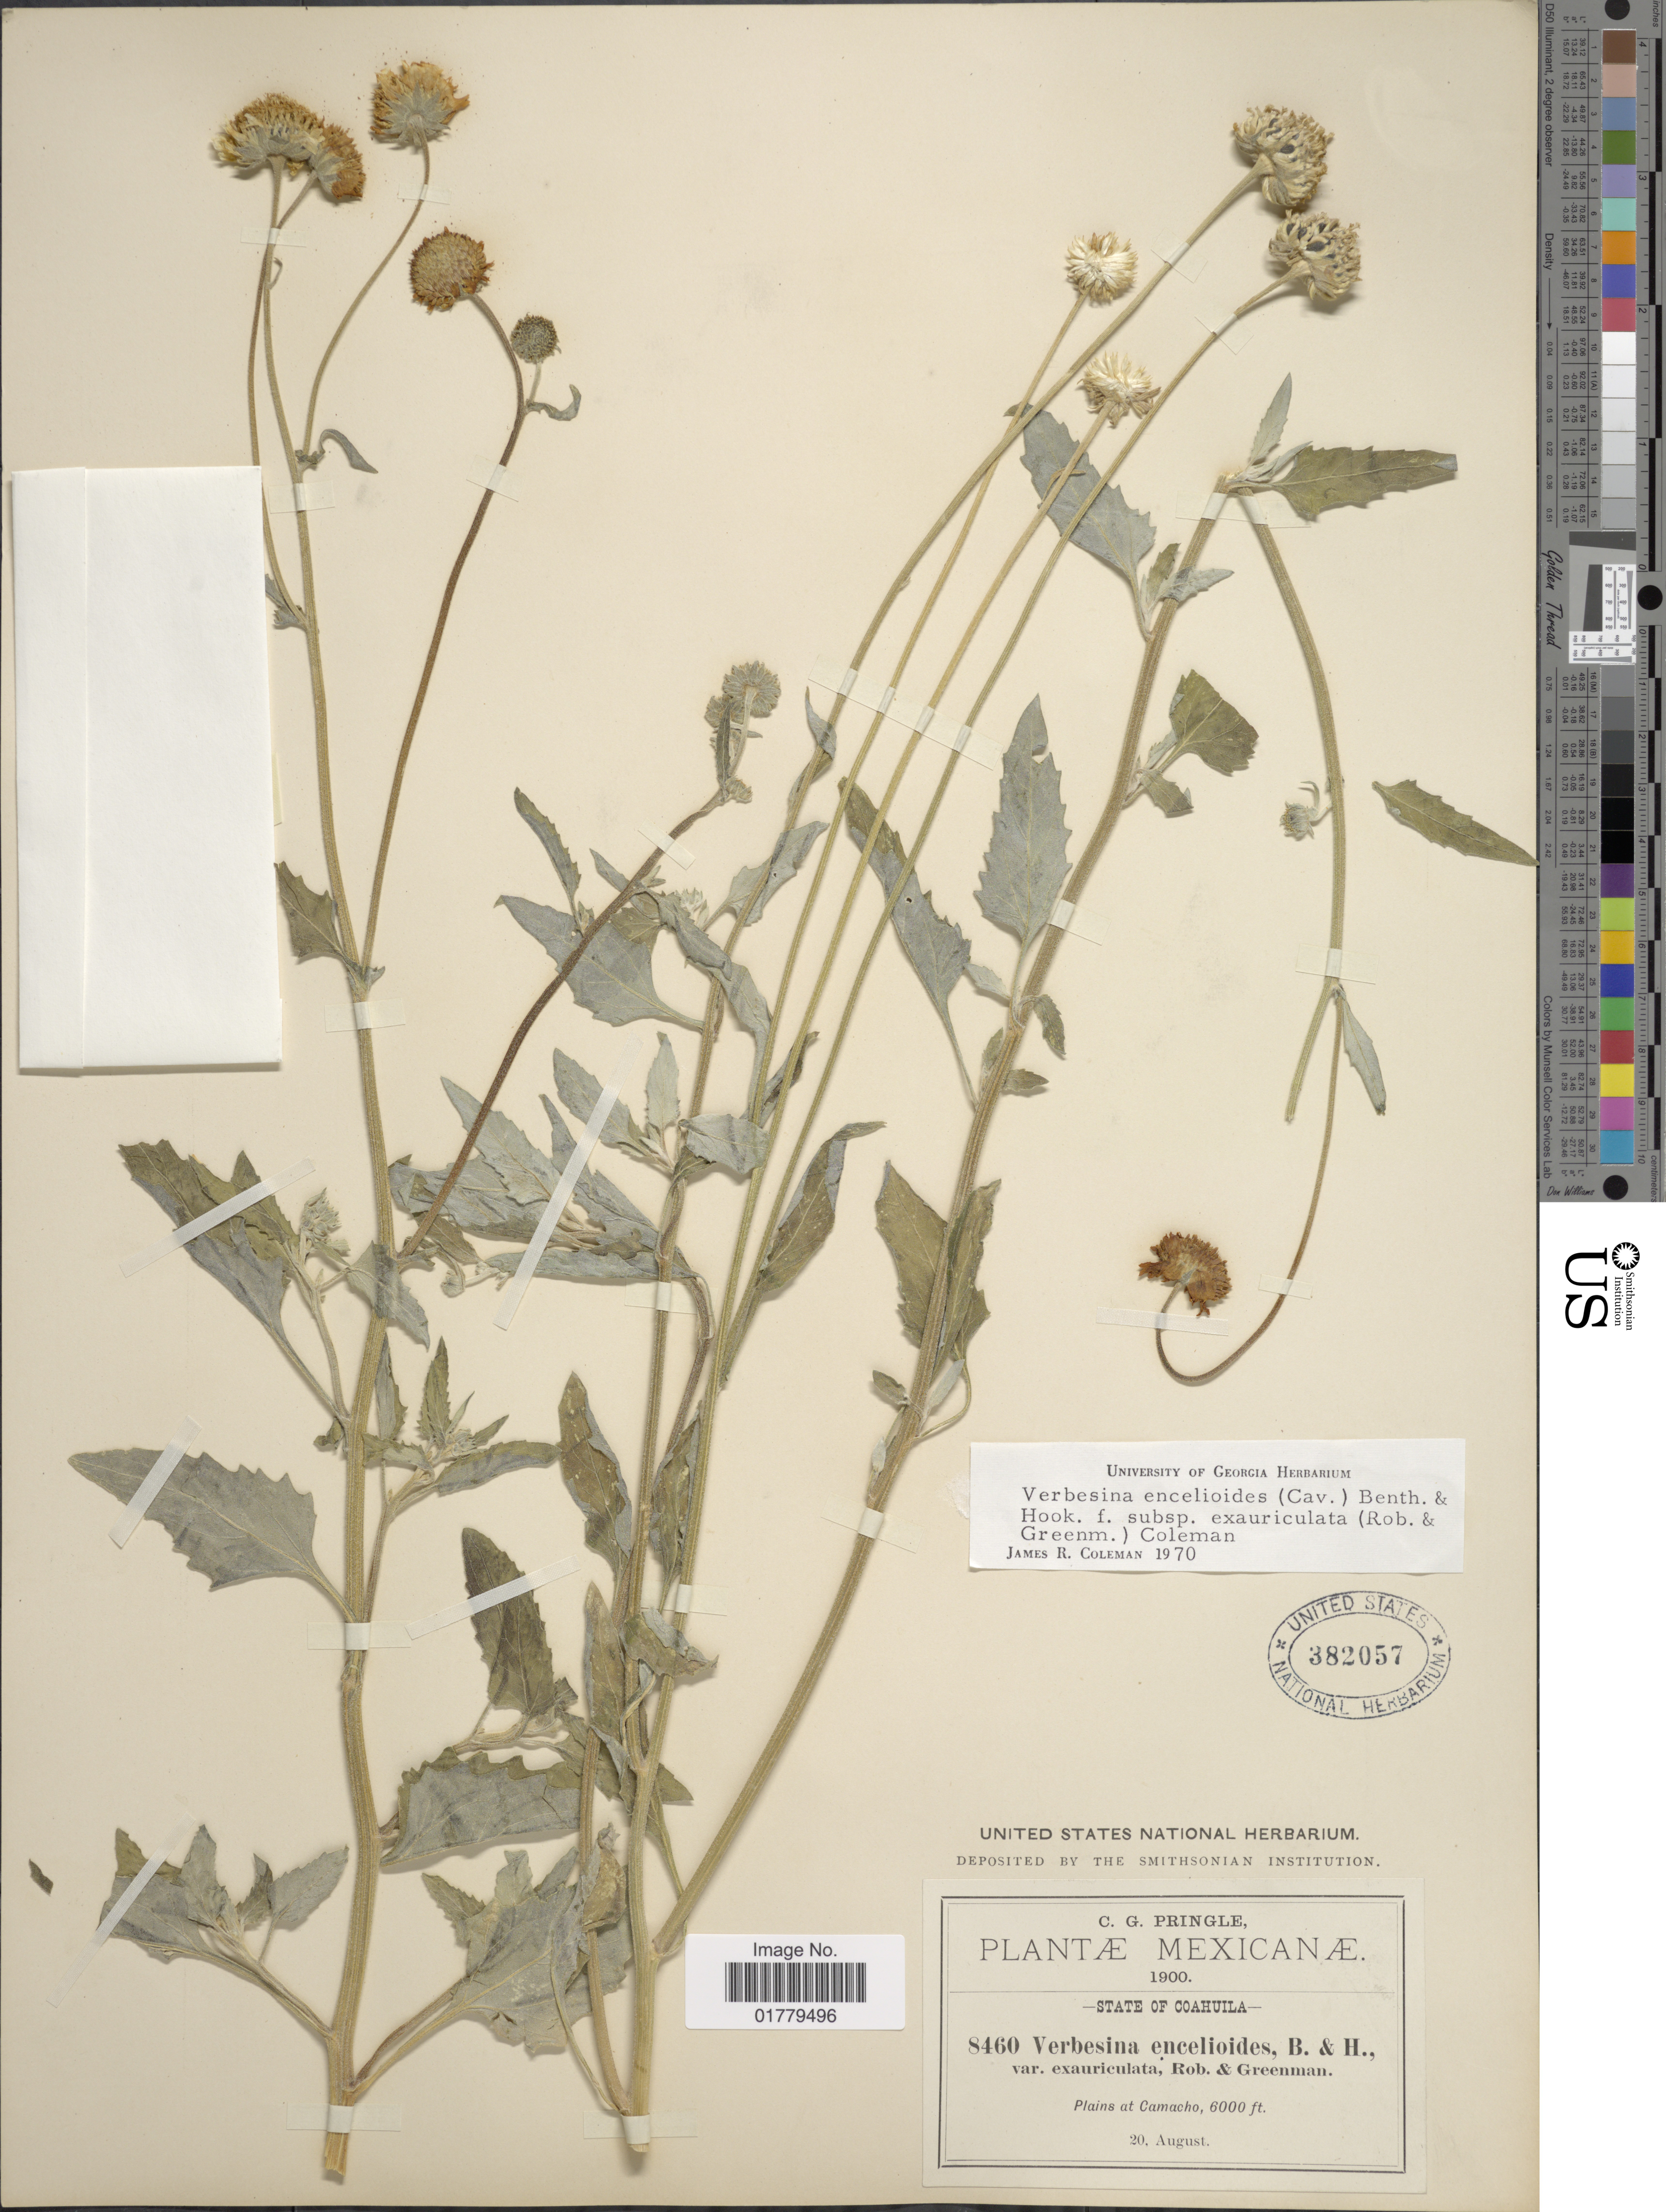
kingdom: Plantae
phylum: Tracheophyta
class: Magnoliopsida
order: Asterales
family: Asteraceae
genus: Verbesina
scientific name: Verbesina encelioides var. cana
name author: (B.L. Rob.) Greenm.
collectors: C. G. Pringle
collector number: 8460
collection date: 1900-08-20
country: Mexico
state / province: Coahuila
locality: State of Coahuila. Plains at Camacho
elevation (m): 1829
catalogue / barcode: US 382057